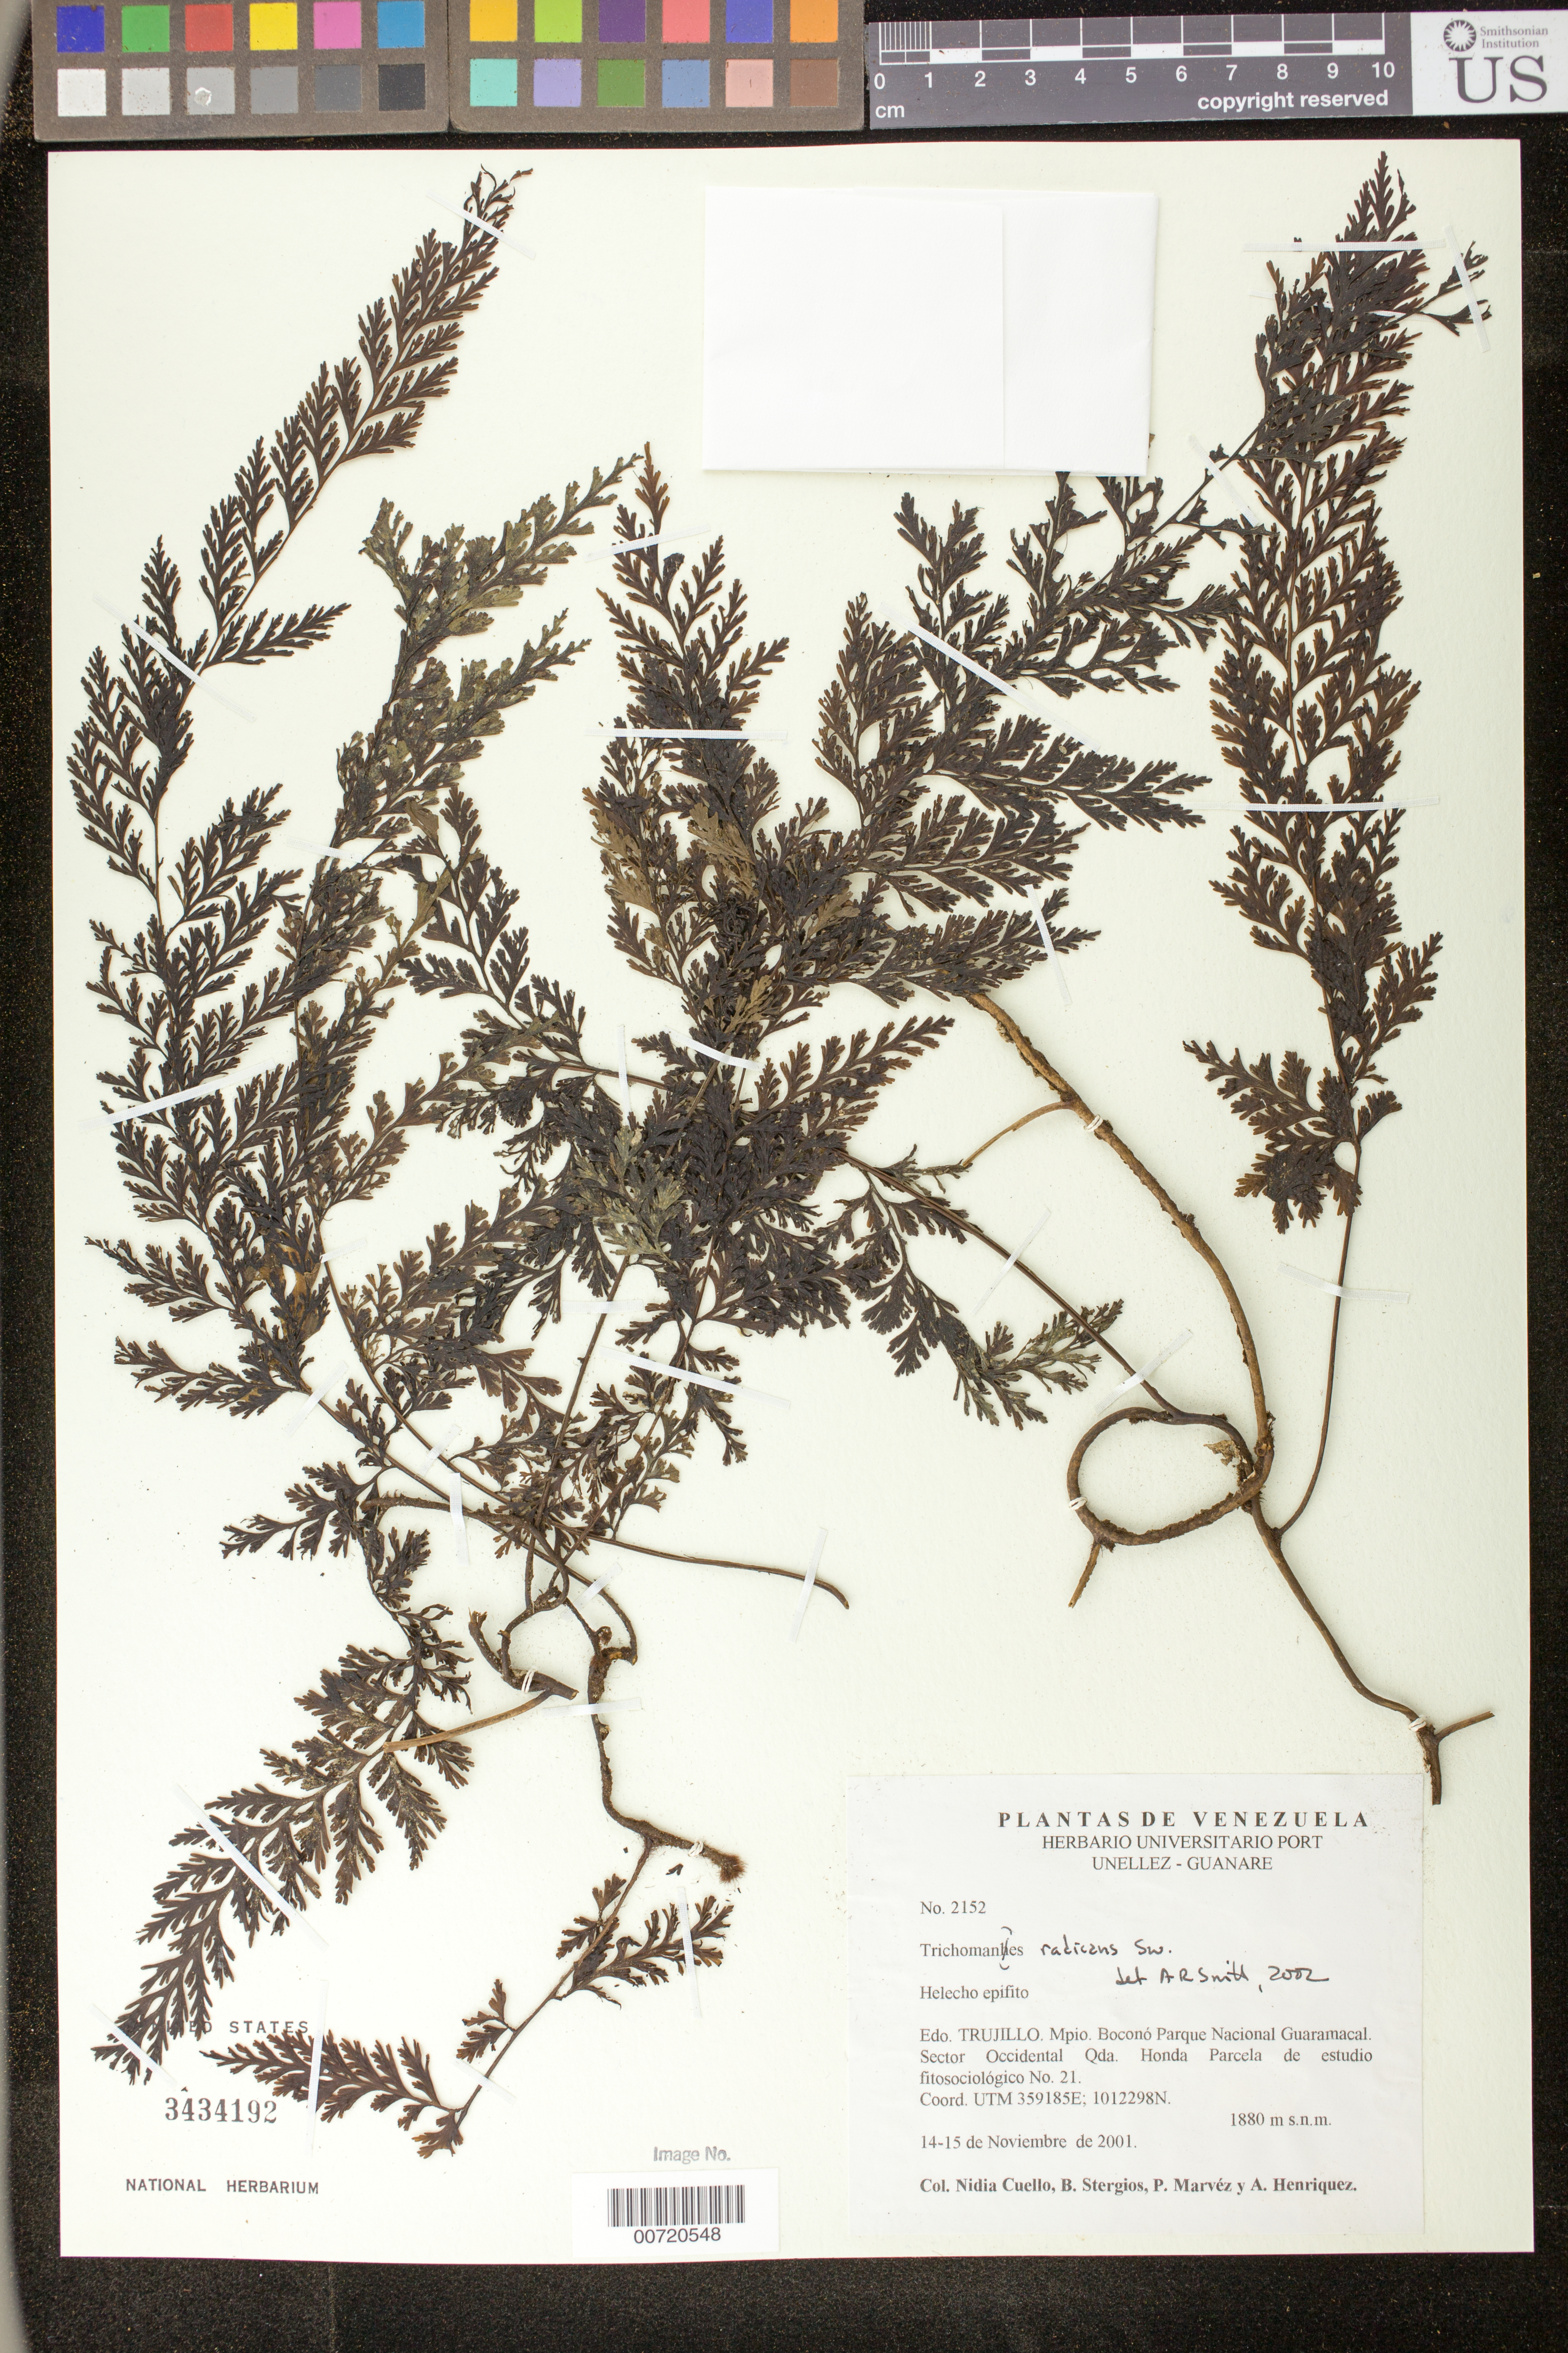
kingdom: Plantae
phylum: Tracheophyta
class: Polypodiopsida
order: Hymenophyllales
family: Hymenophyllaceae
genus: Trichomanes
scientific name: Trichomanes radicans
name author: Sw.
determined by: Smith, Alan R., (UC)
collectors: N. L. Cuello, B. G. Stergios, P. Marvéz & A. Henriquez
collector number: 2152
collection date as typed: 14 Nov 2001 to 15 Nov 2001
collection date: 2001-11-14/2001-11-15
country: Venezuela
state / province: Trujillo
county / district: Boconó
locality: Parque Nacional Guaramacal. Sector occidental Qda. Honda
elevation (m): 1880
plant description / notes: PORT, US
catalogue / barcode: US 3434192